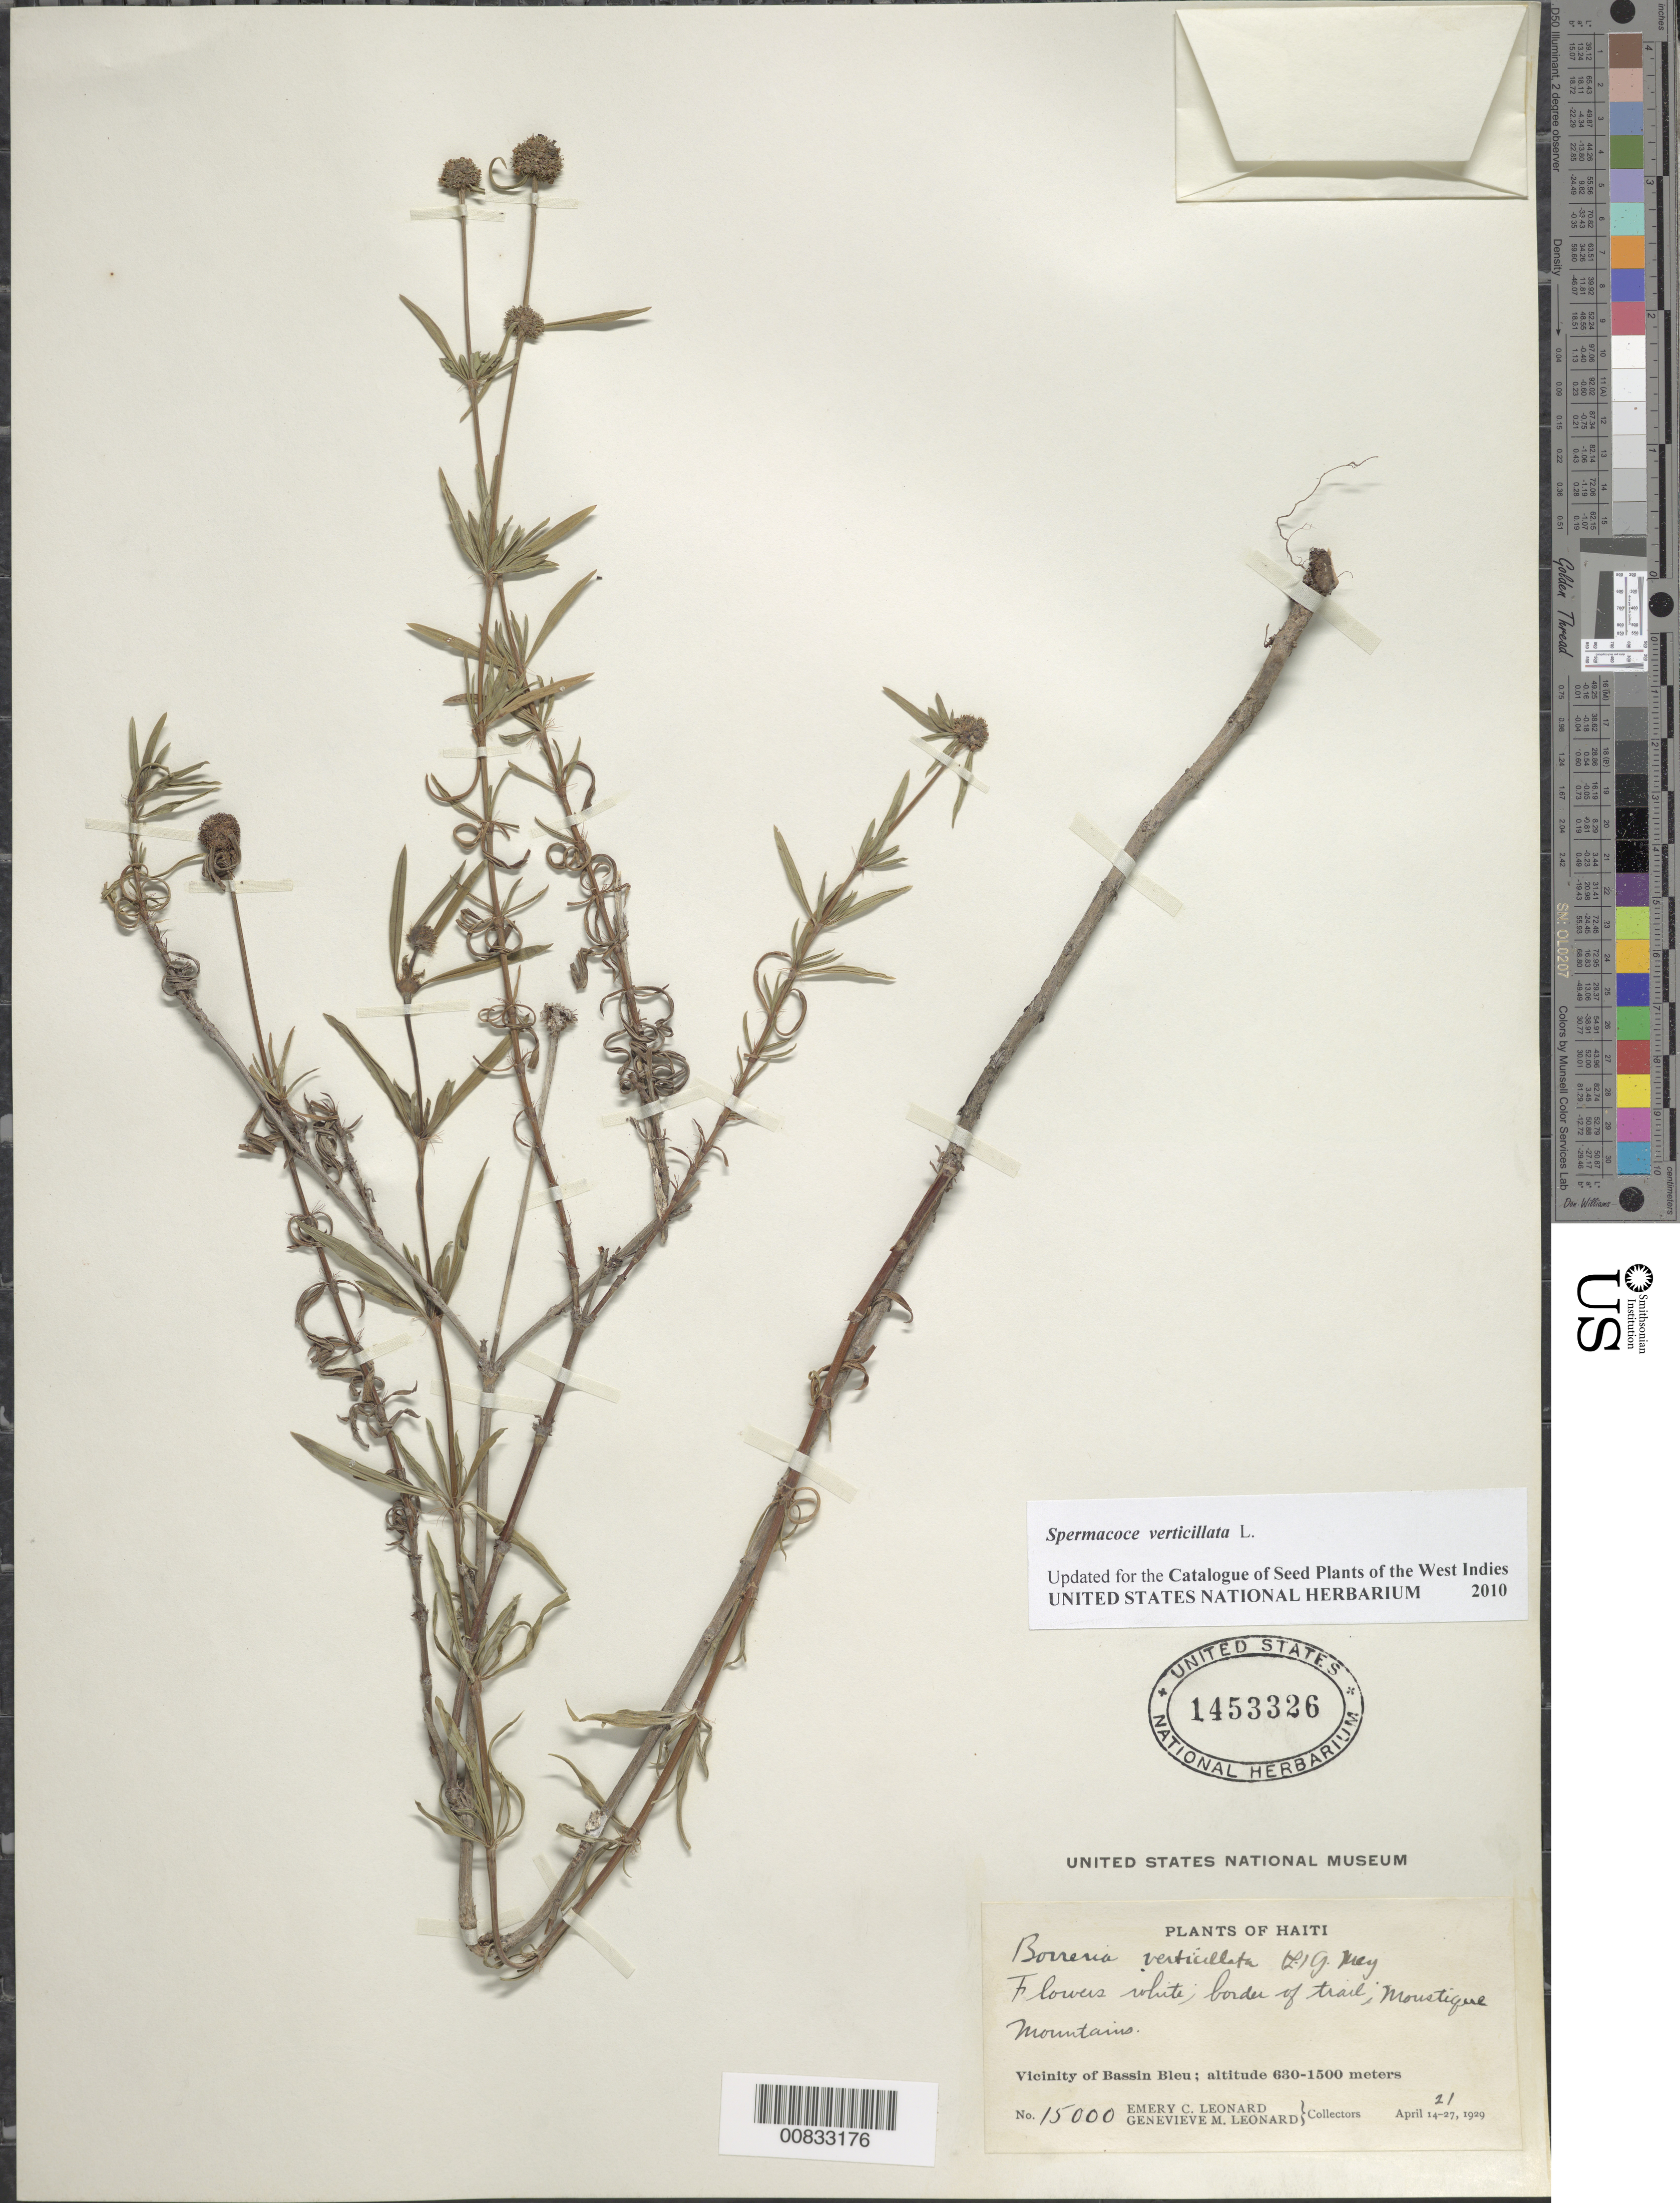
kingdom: Plantae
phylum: Tracheophyta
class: Magnoliopsida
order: Gentianales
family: Rubiaceae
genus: Spermacoce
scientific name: Spermacoce verticillata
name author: L.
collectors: E. C. Leonard & G. M. Leonard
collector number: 15000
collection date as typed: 21 Apr 1929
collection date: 1929-04-21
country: Haiti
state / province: Nord-Ouest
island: Hispaniola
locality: Vicinity of Bassin Bleu, Moustiques Mountains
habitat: Border of trail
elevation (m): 630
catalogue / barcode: US 1453326